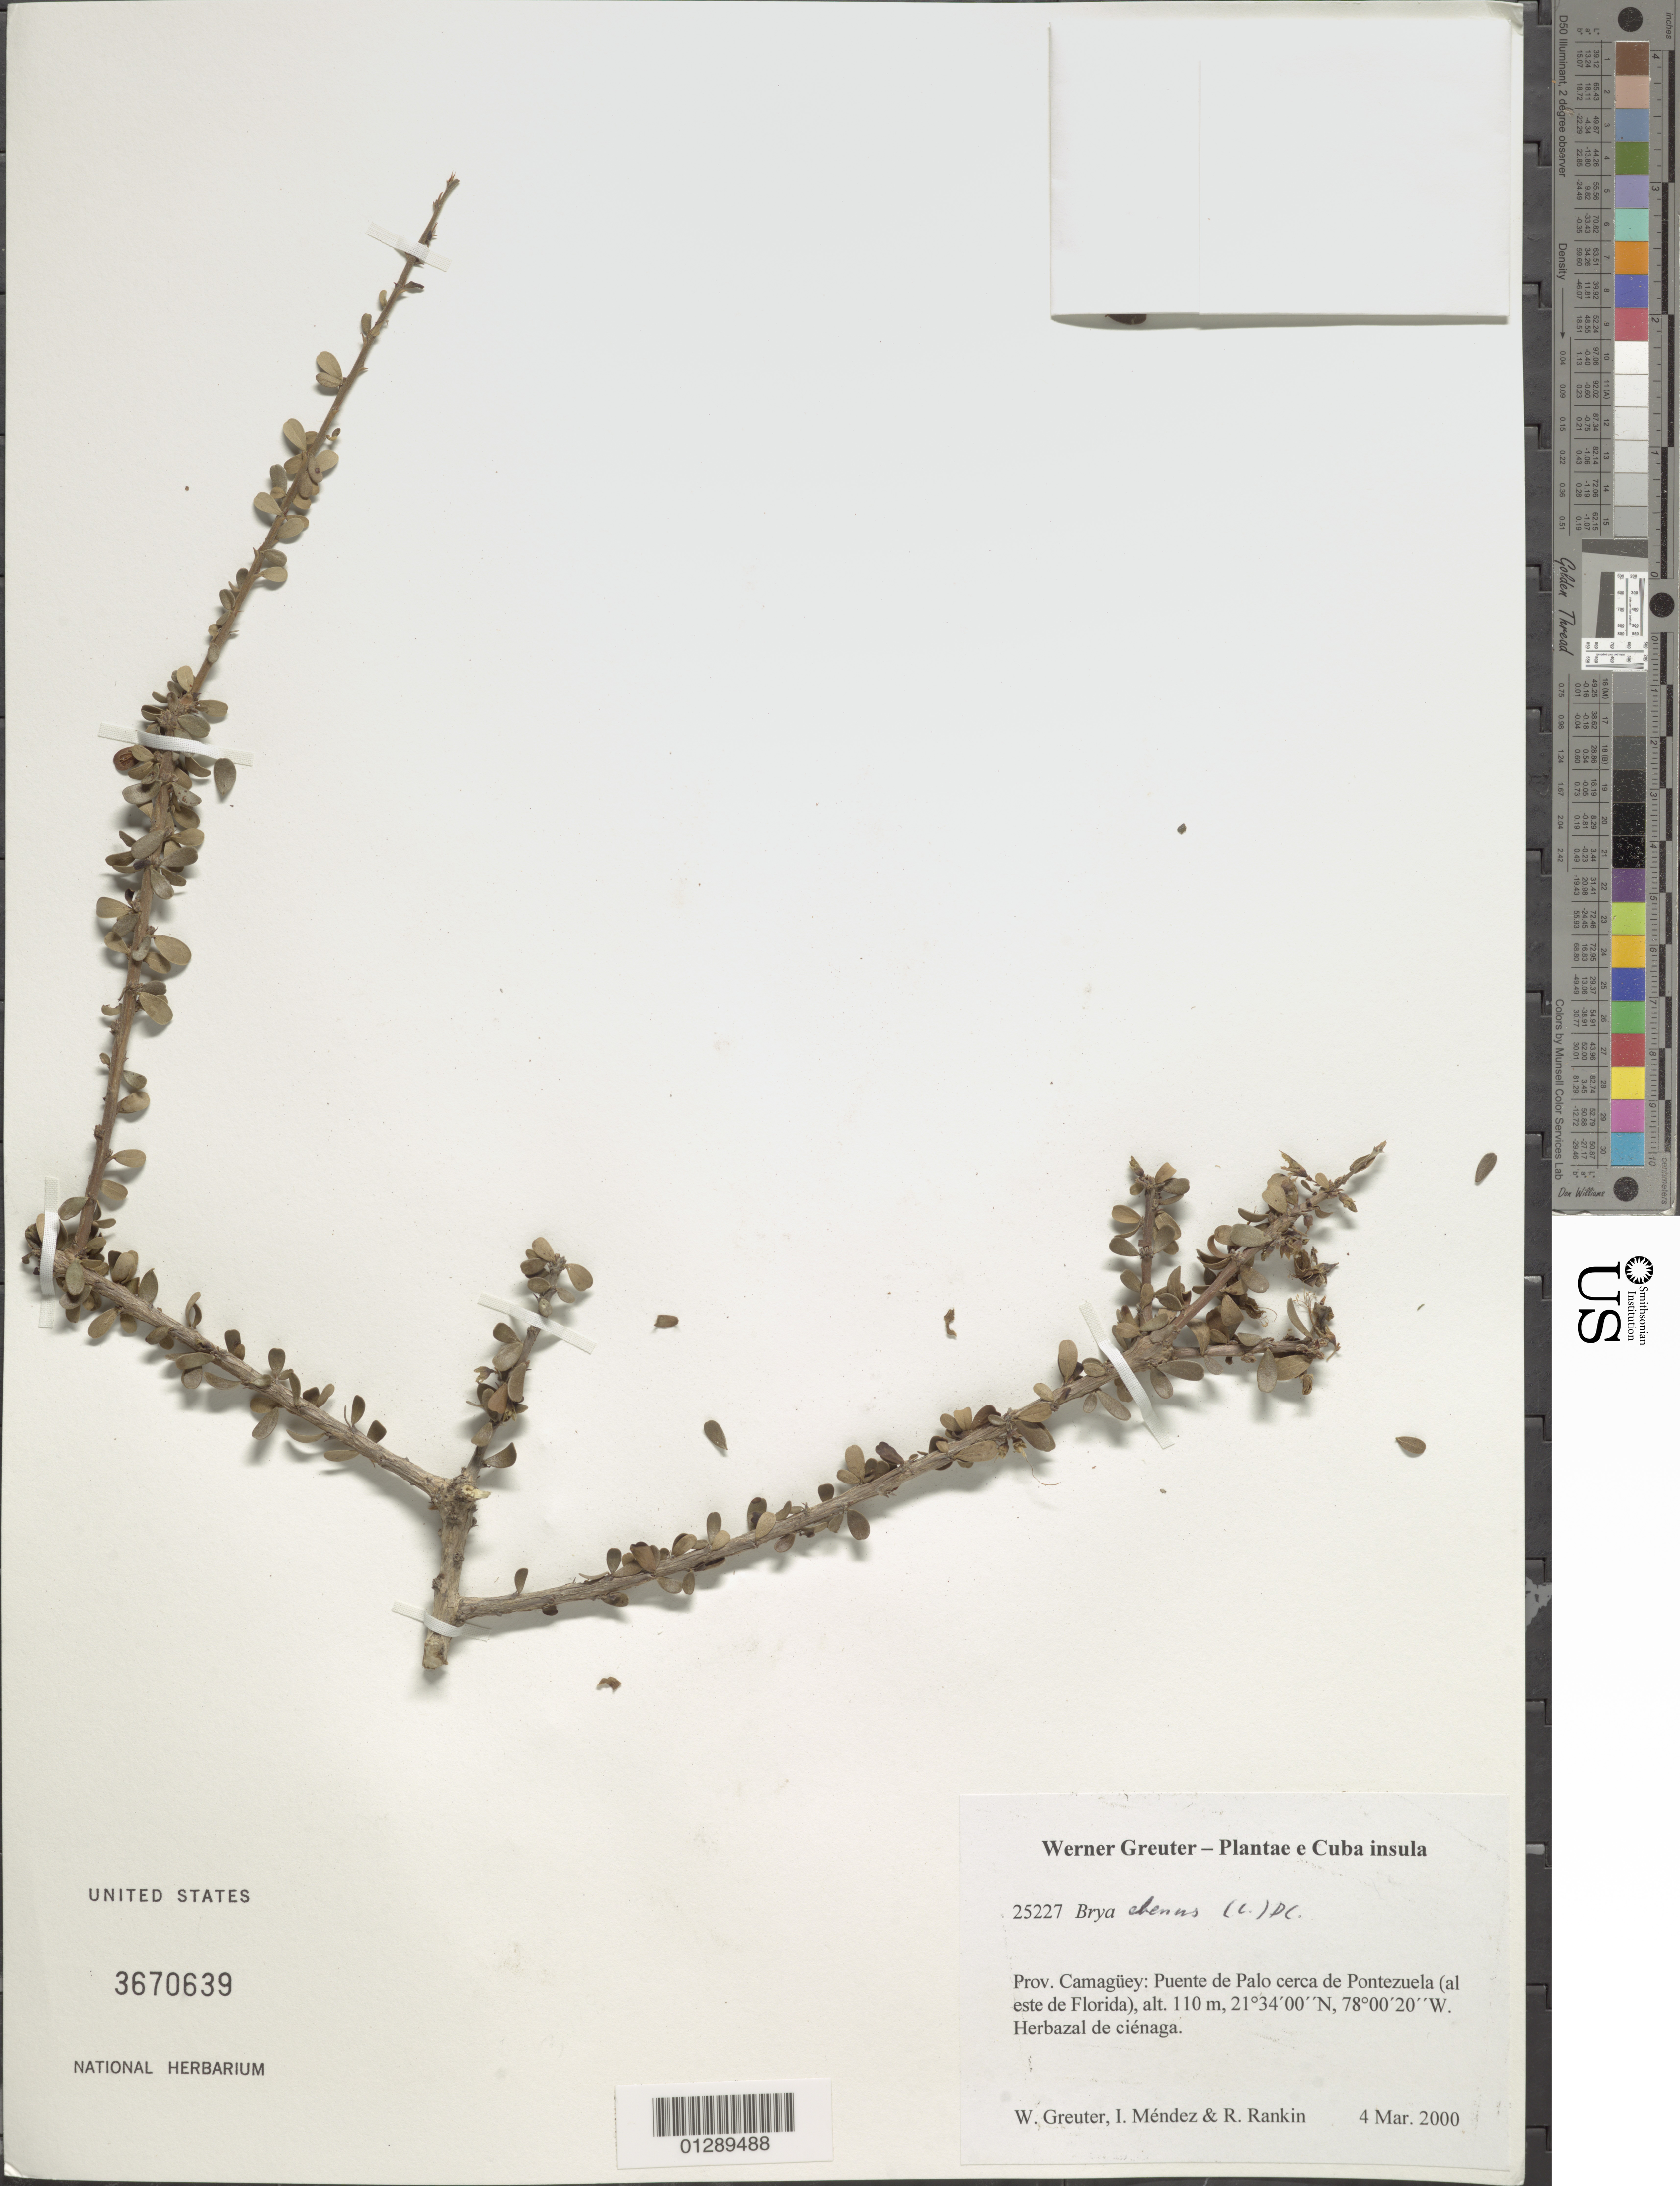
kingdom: Plantae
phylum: Tracheophyta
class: Magnoliopsida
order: Fabales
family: Fabaceae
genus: Brya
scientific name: Brya ebenus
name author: (L.) DC.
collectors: W. R. Greuter, I. Méndez & R. Rankin Rodriguez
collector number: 25227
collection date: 2000-03-04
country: Cuba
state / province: Camagüey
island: Cuba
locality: Puente de Palo cerca de Pontezuela (al este de Florida).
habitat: Herbazal de ciénaga.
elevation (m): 110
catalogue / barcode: US 3670639